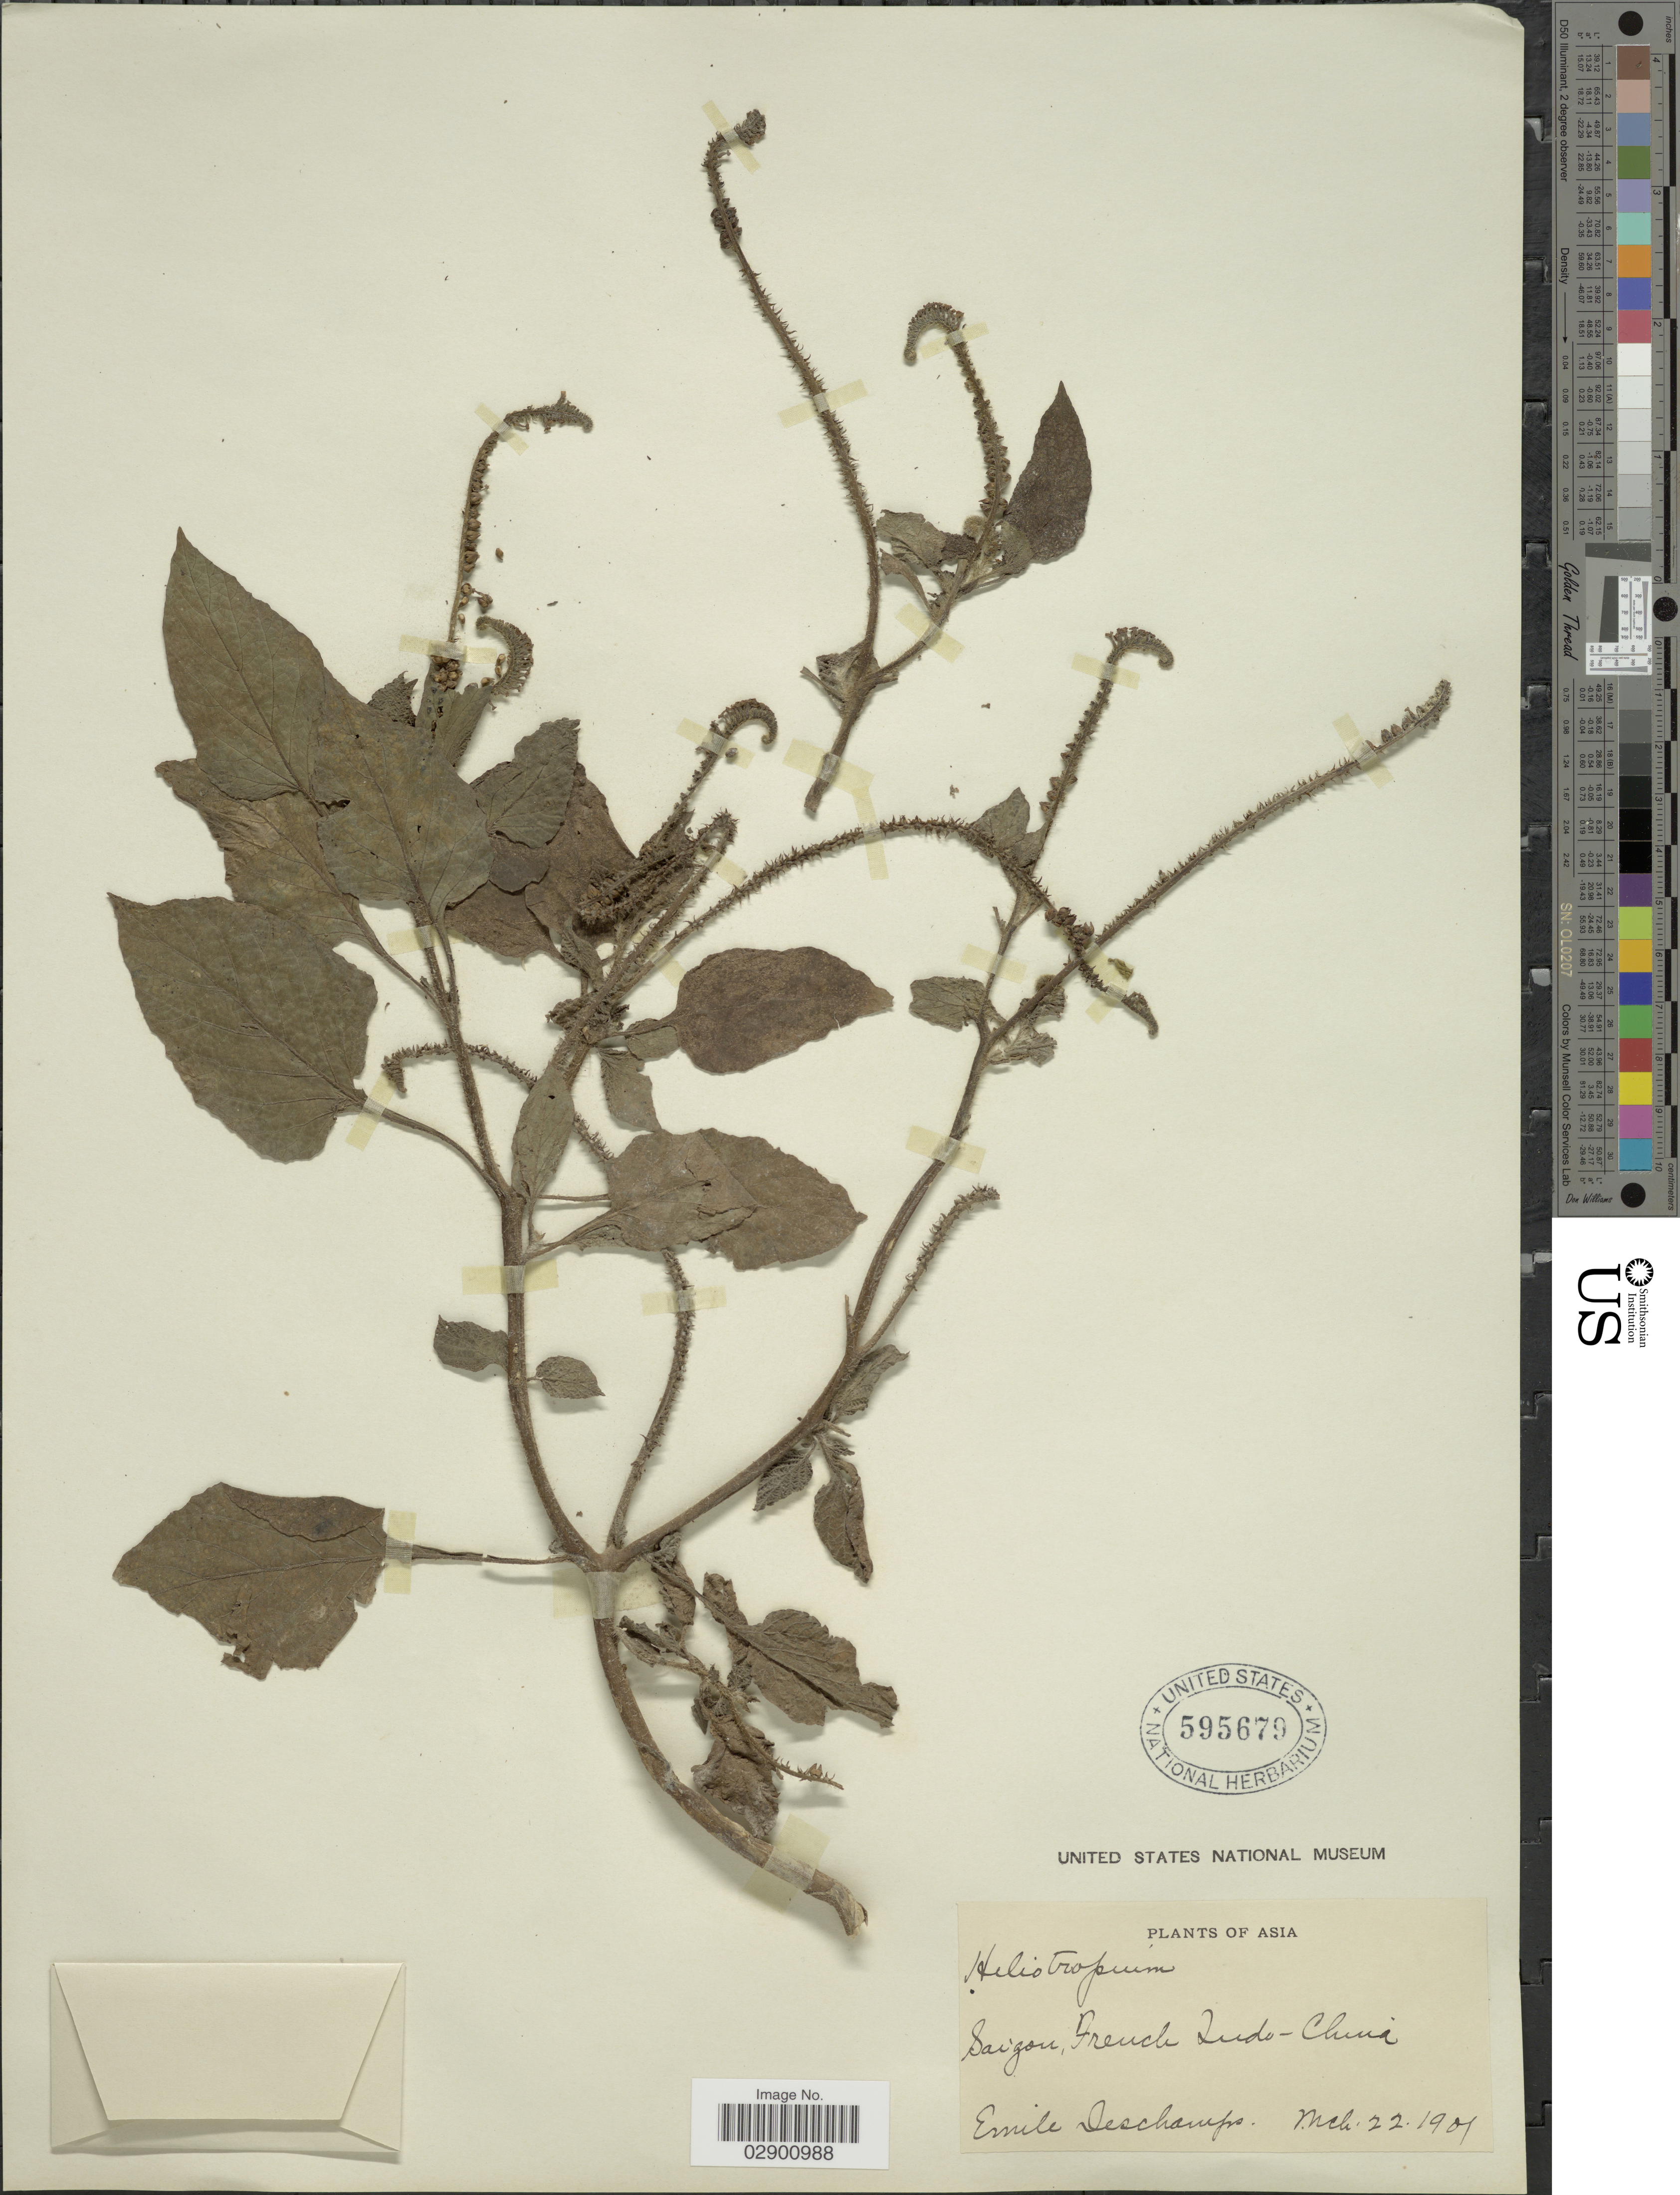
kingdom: Plantae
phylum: Tracheophyta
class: Magnoliopsida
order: Boraginales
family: Heliotropiaceae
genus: Heliotropium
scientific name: Heliotropium indicum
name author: L.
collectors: E. Deschamps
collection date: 1905-03-22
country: Vietnam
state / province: Ho Chi Minh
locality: Asia. Saigon, French Indo-China.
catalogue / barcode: US 595679